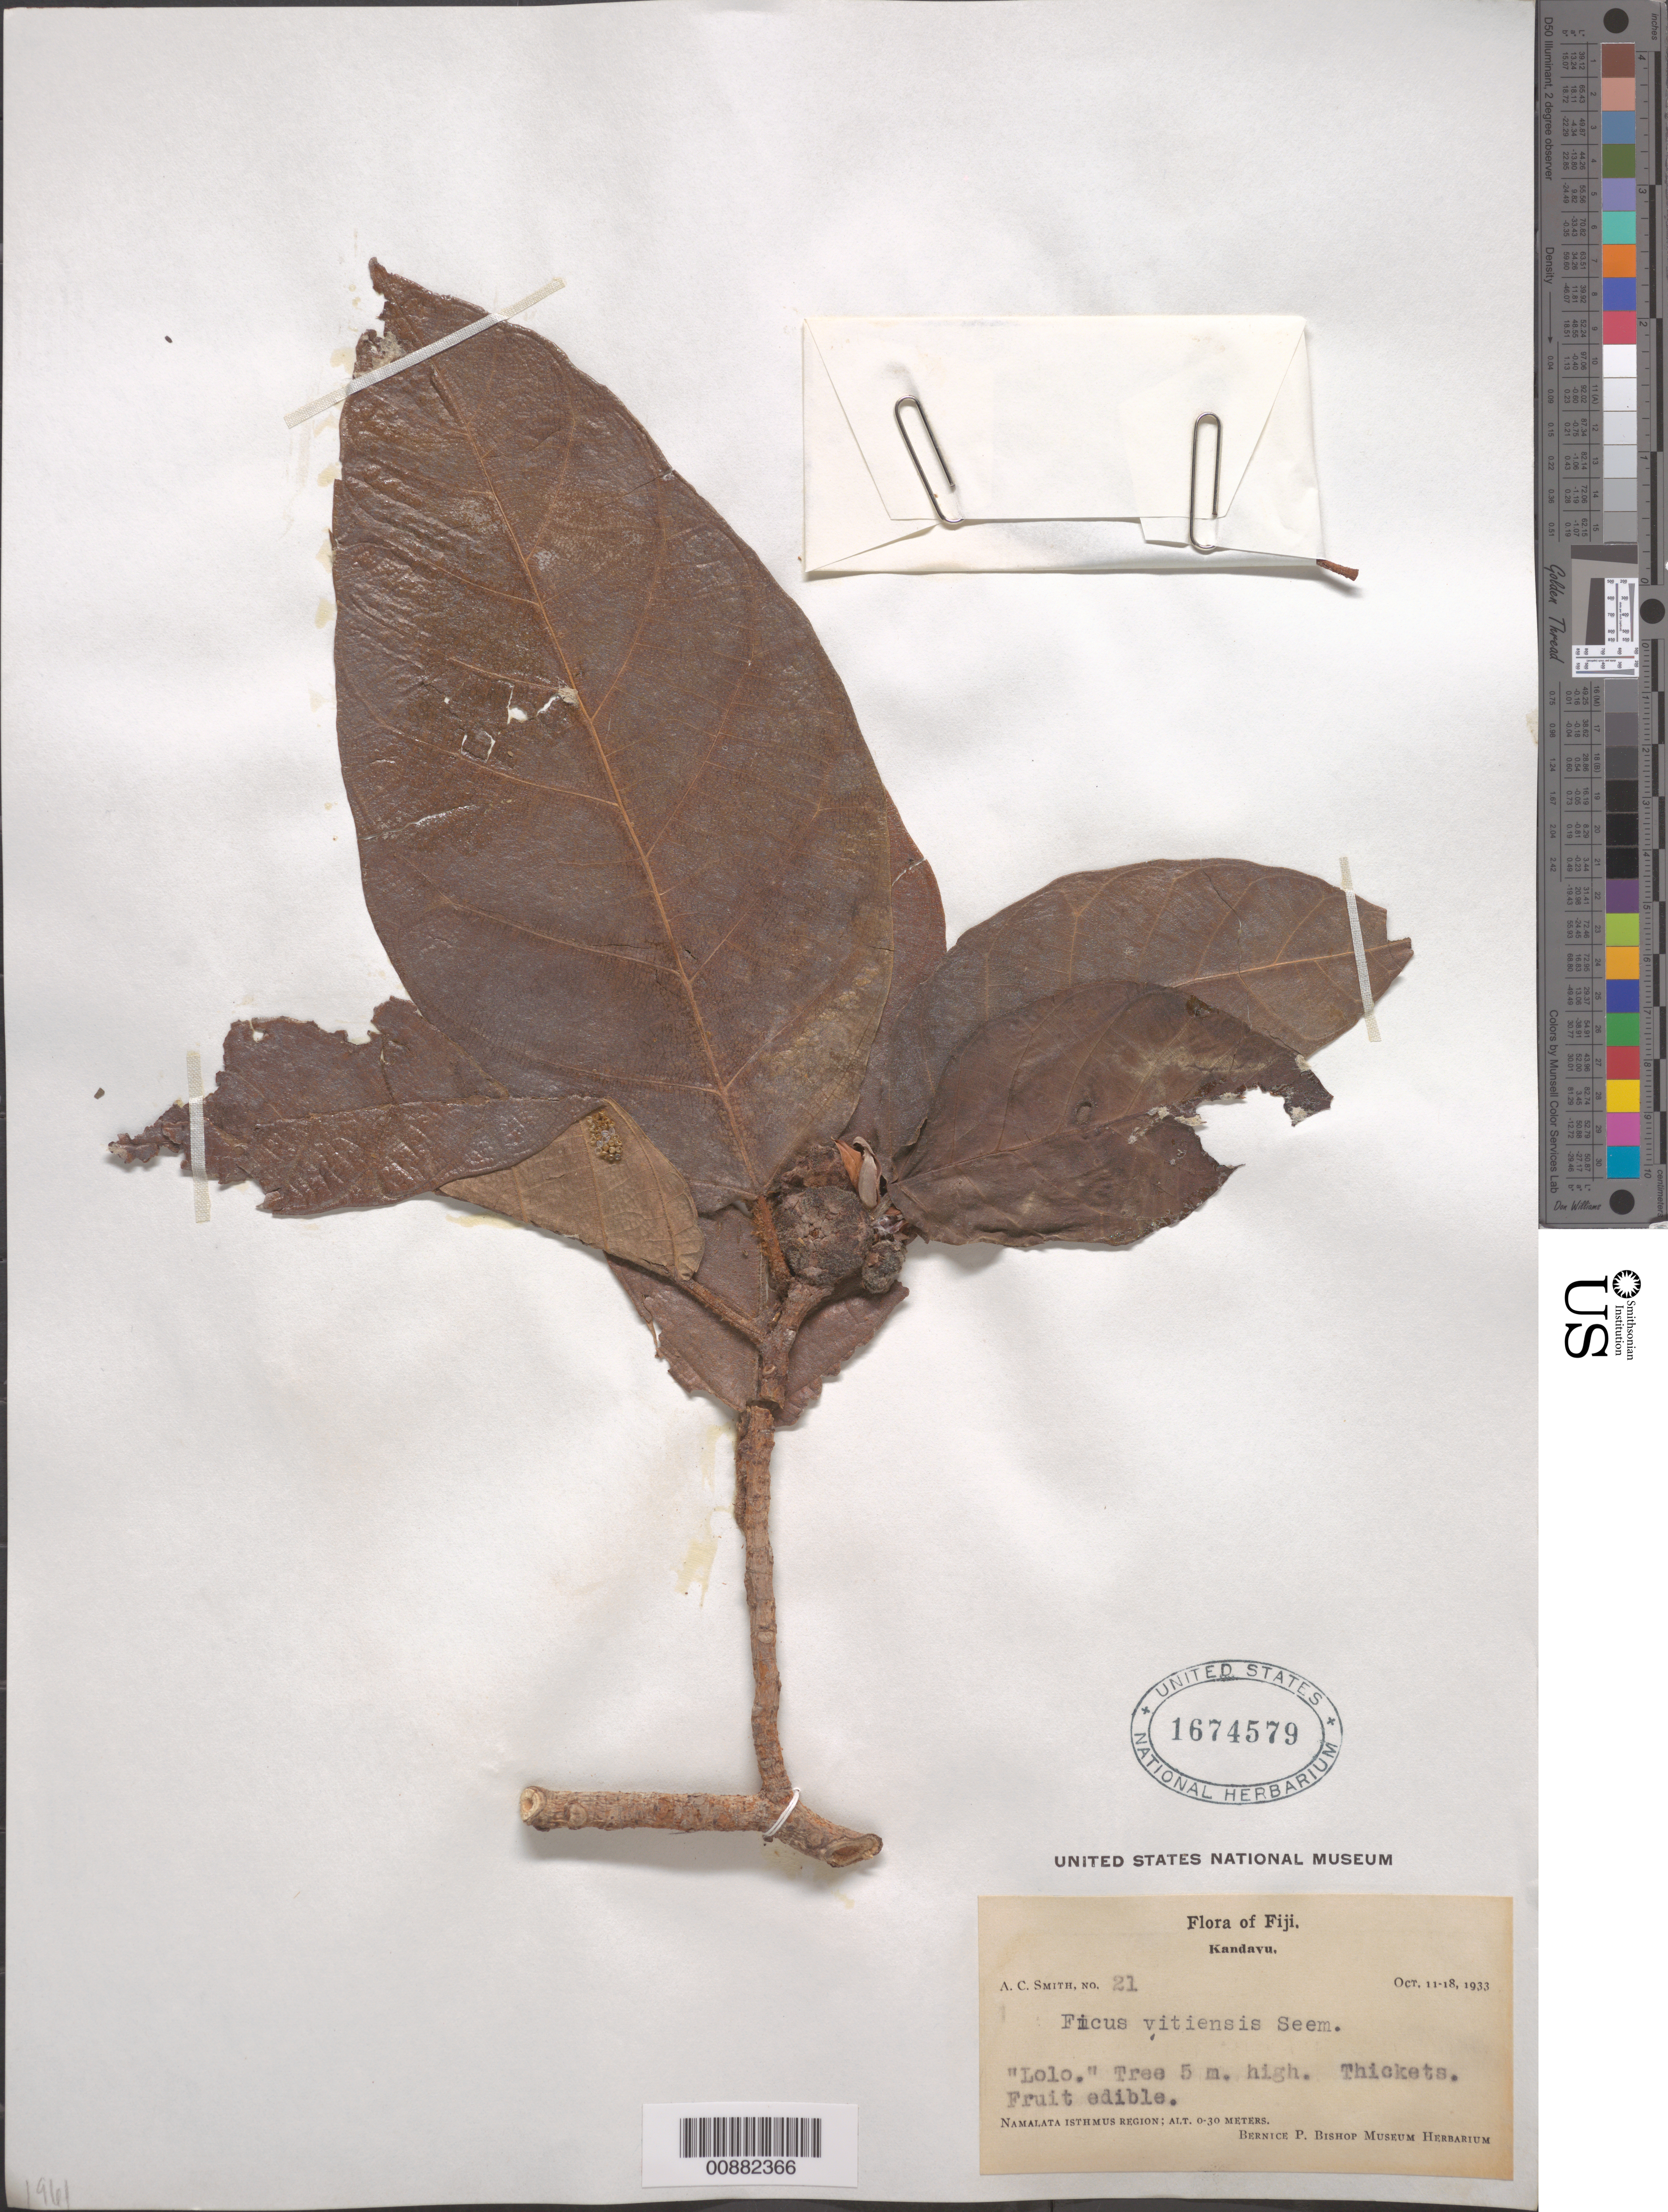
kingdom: Plantae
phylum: Tracheophyta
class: Magnoliopsida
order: Rosales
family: Moraceae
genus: Ficus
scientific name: Ficus vitiensis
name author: Seem.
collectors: C. A. Smith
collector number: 21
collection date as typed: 11 Oct 1933 to 18 Oct 1933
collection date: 1933-10-11/1933-10-18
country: Fiji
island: Kadavu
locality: Namalata Isthmus Region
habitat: Thickets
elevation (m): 0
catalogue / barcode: US 1674579